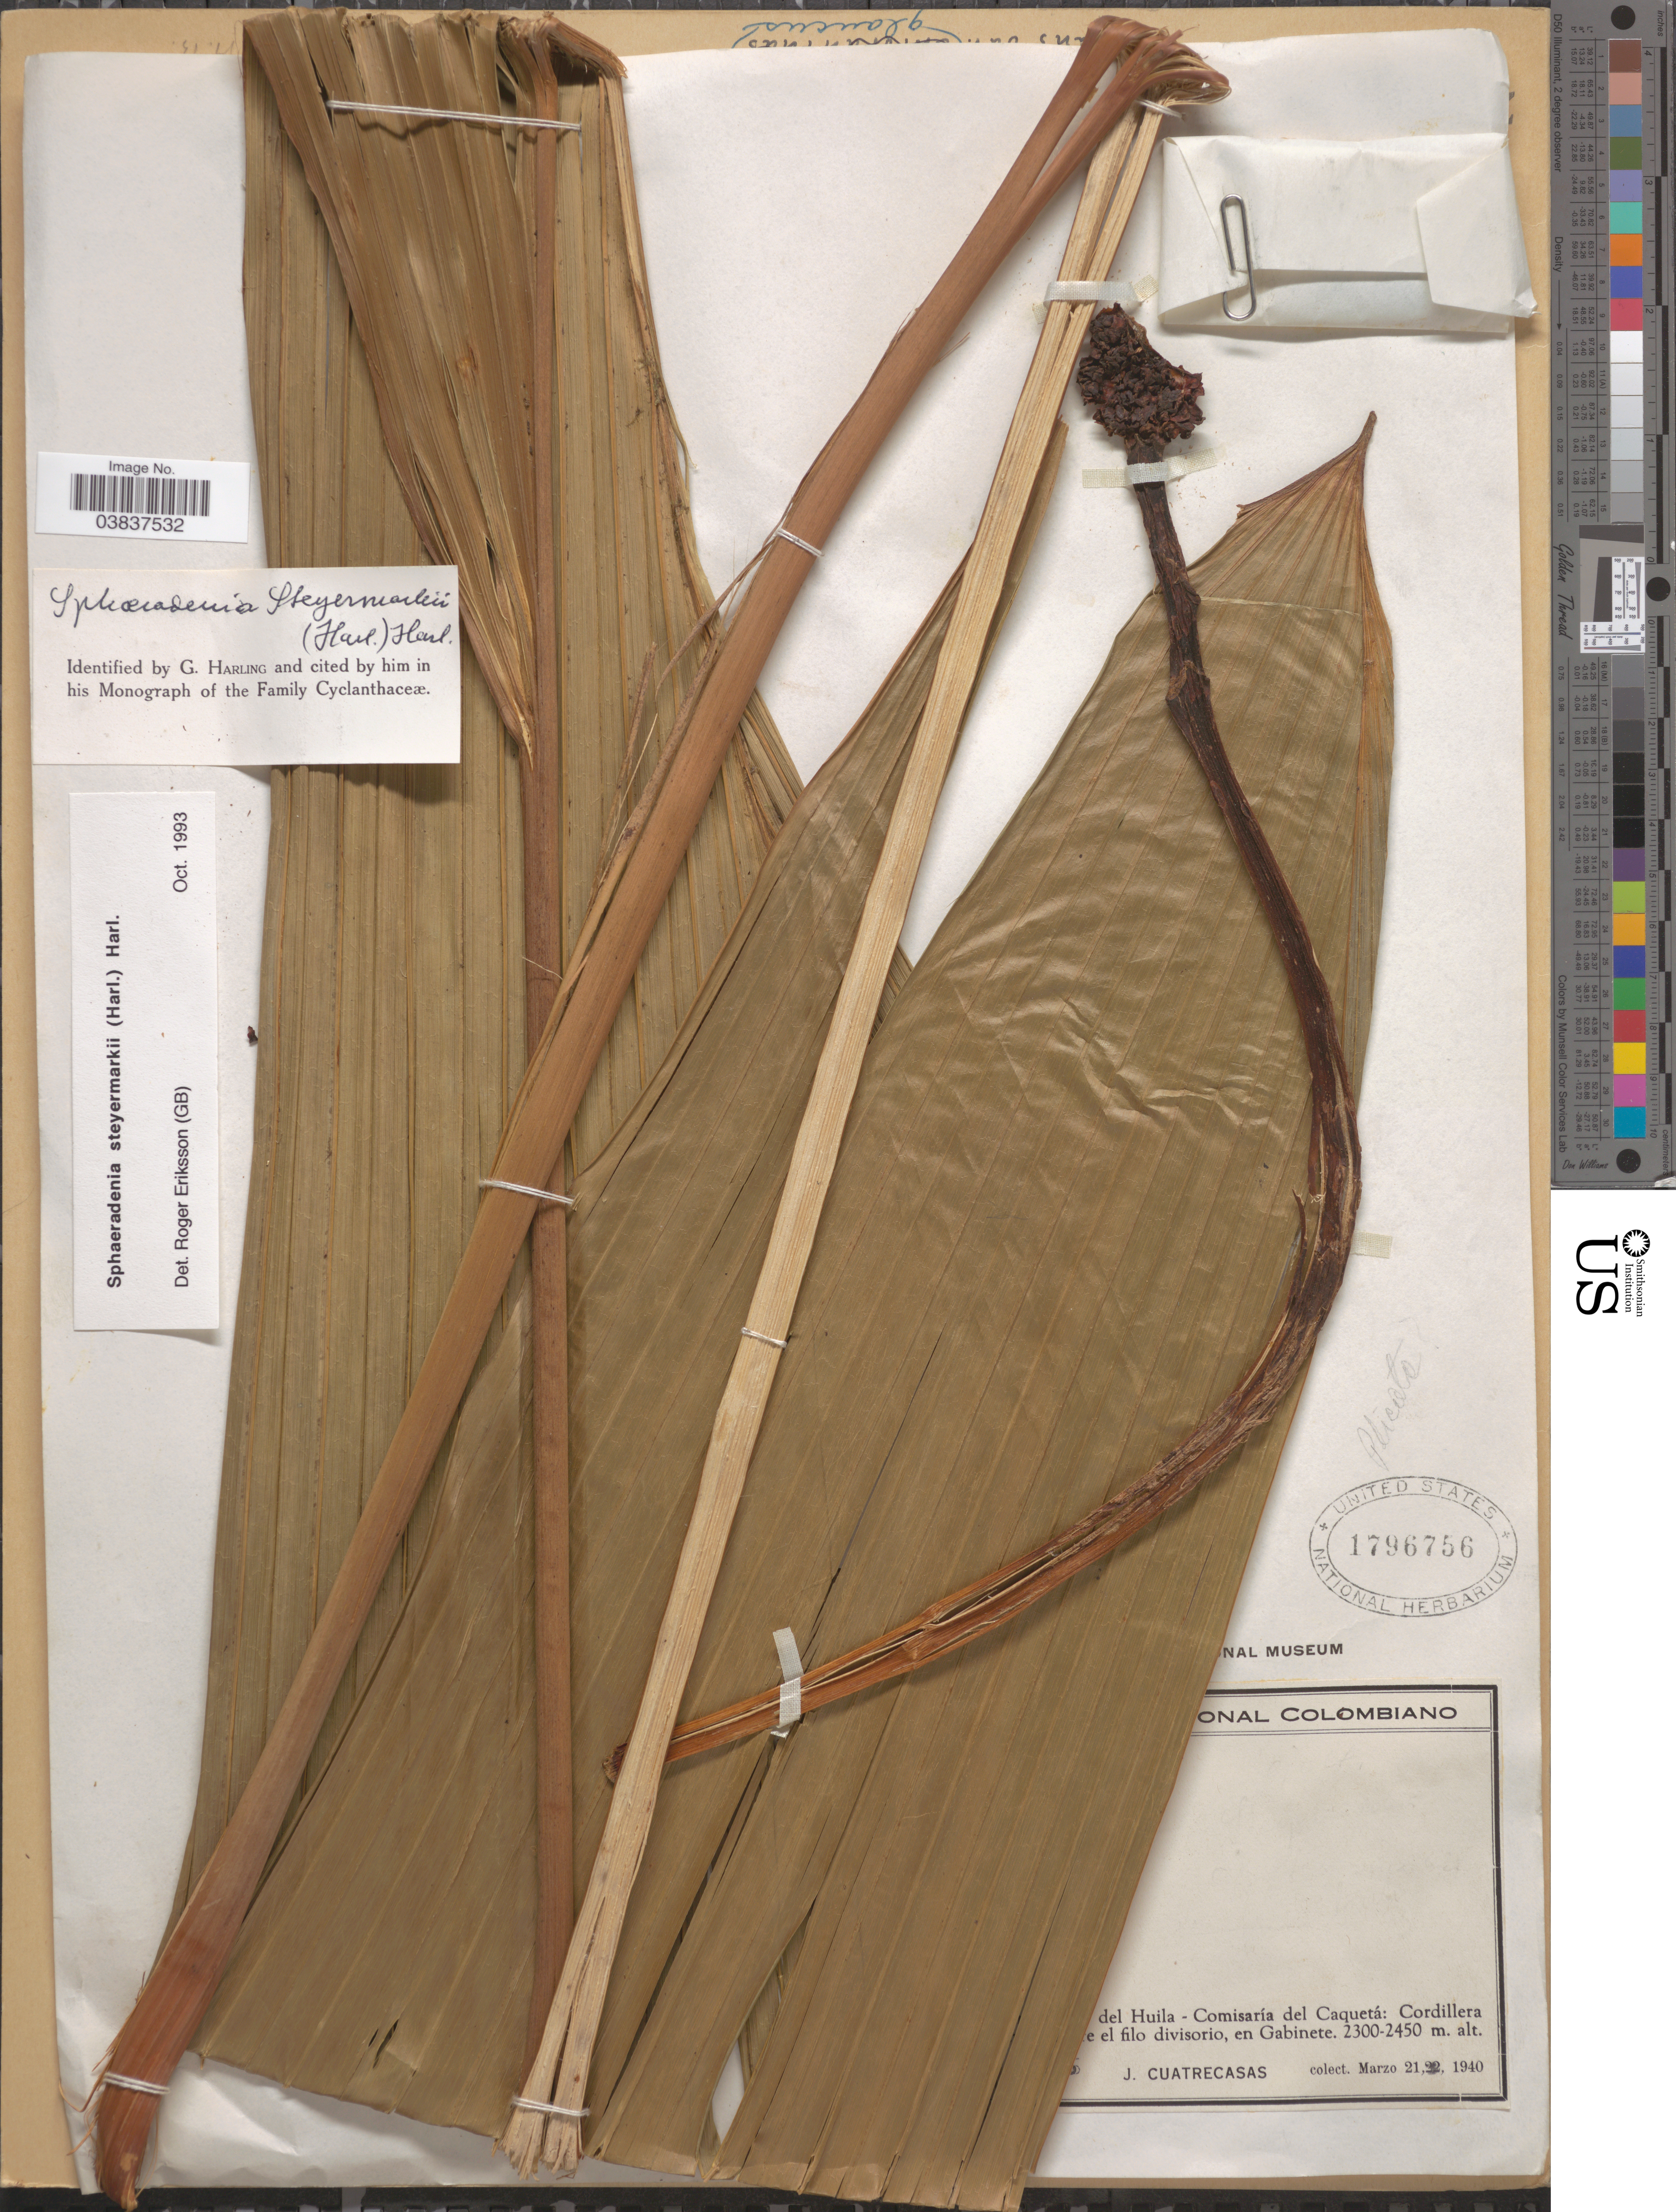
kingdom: Plantae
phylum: Tracheophyta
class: Liliopsida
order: Pandanales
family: Cyclanthaceae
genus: Sphaeradenia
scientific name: Sphaeradenia steyermarkii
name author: (Hart.) Harling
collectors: J. Cuatrecasas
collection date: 1940-03-21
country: Colombia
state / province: Huila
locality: [illegible text] del Huila - Comisaría del Caquetá: Cordillera [illegible text]. El filo divisorio, en Gabinete.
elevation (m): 2300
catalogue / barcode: US 1796756